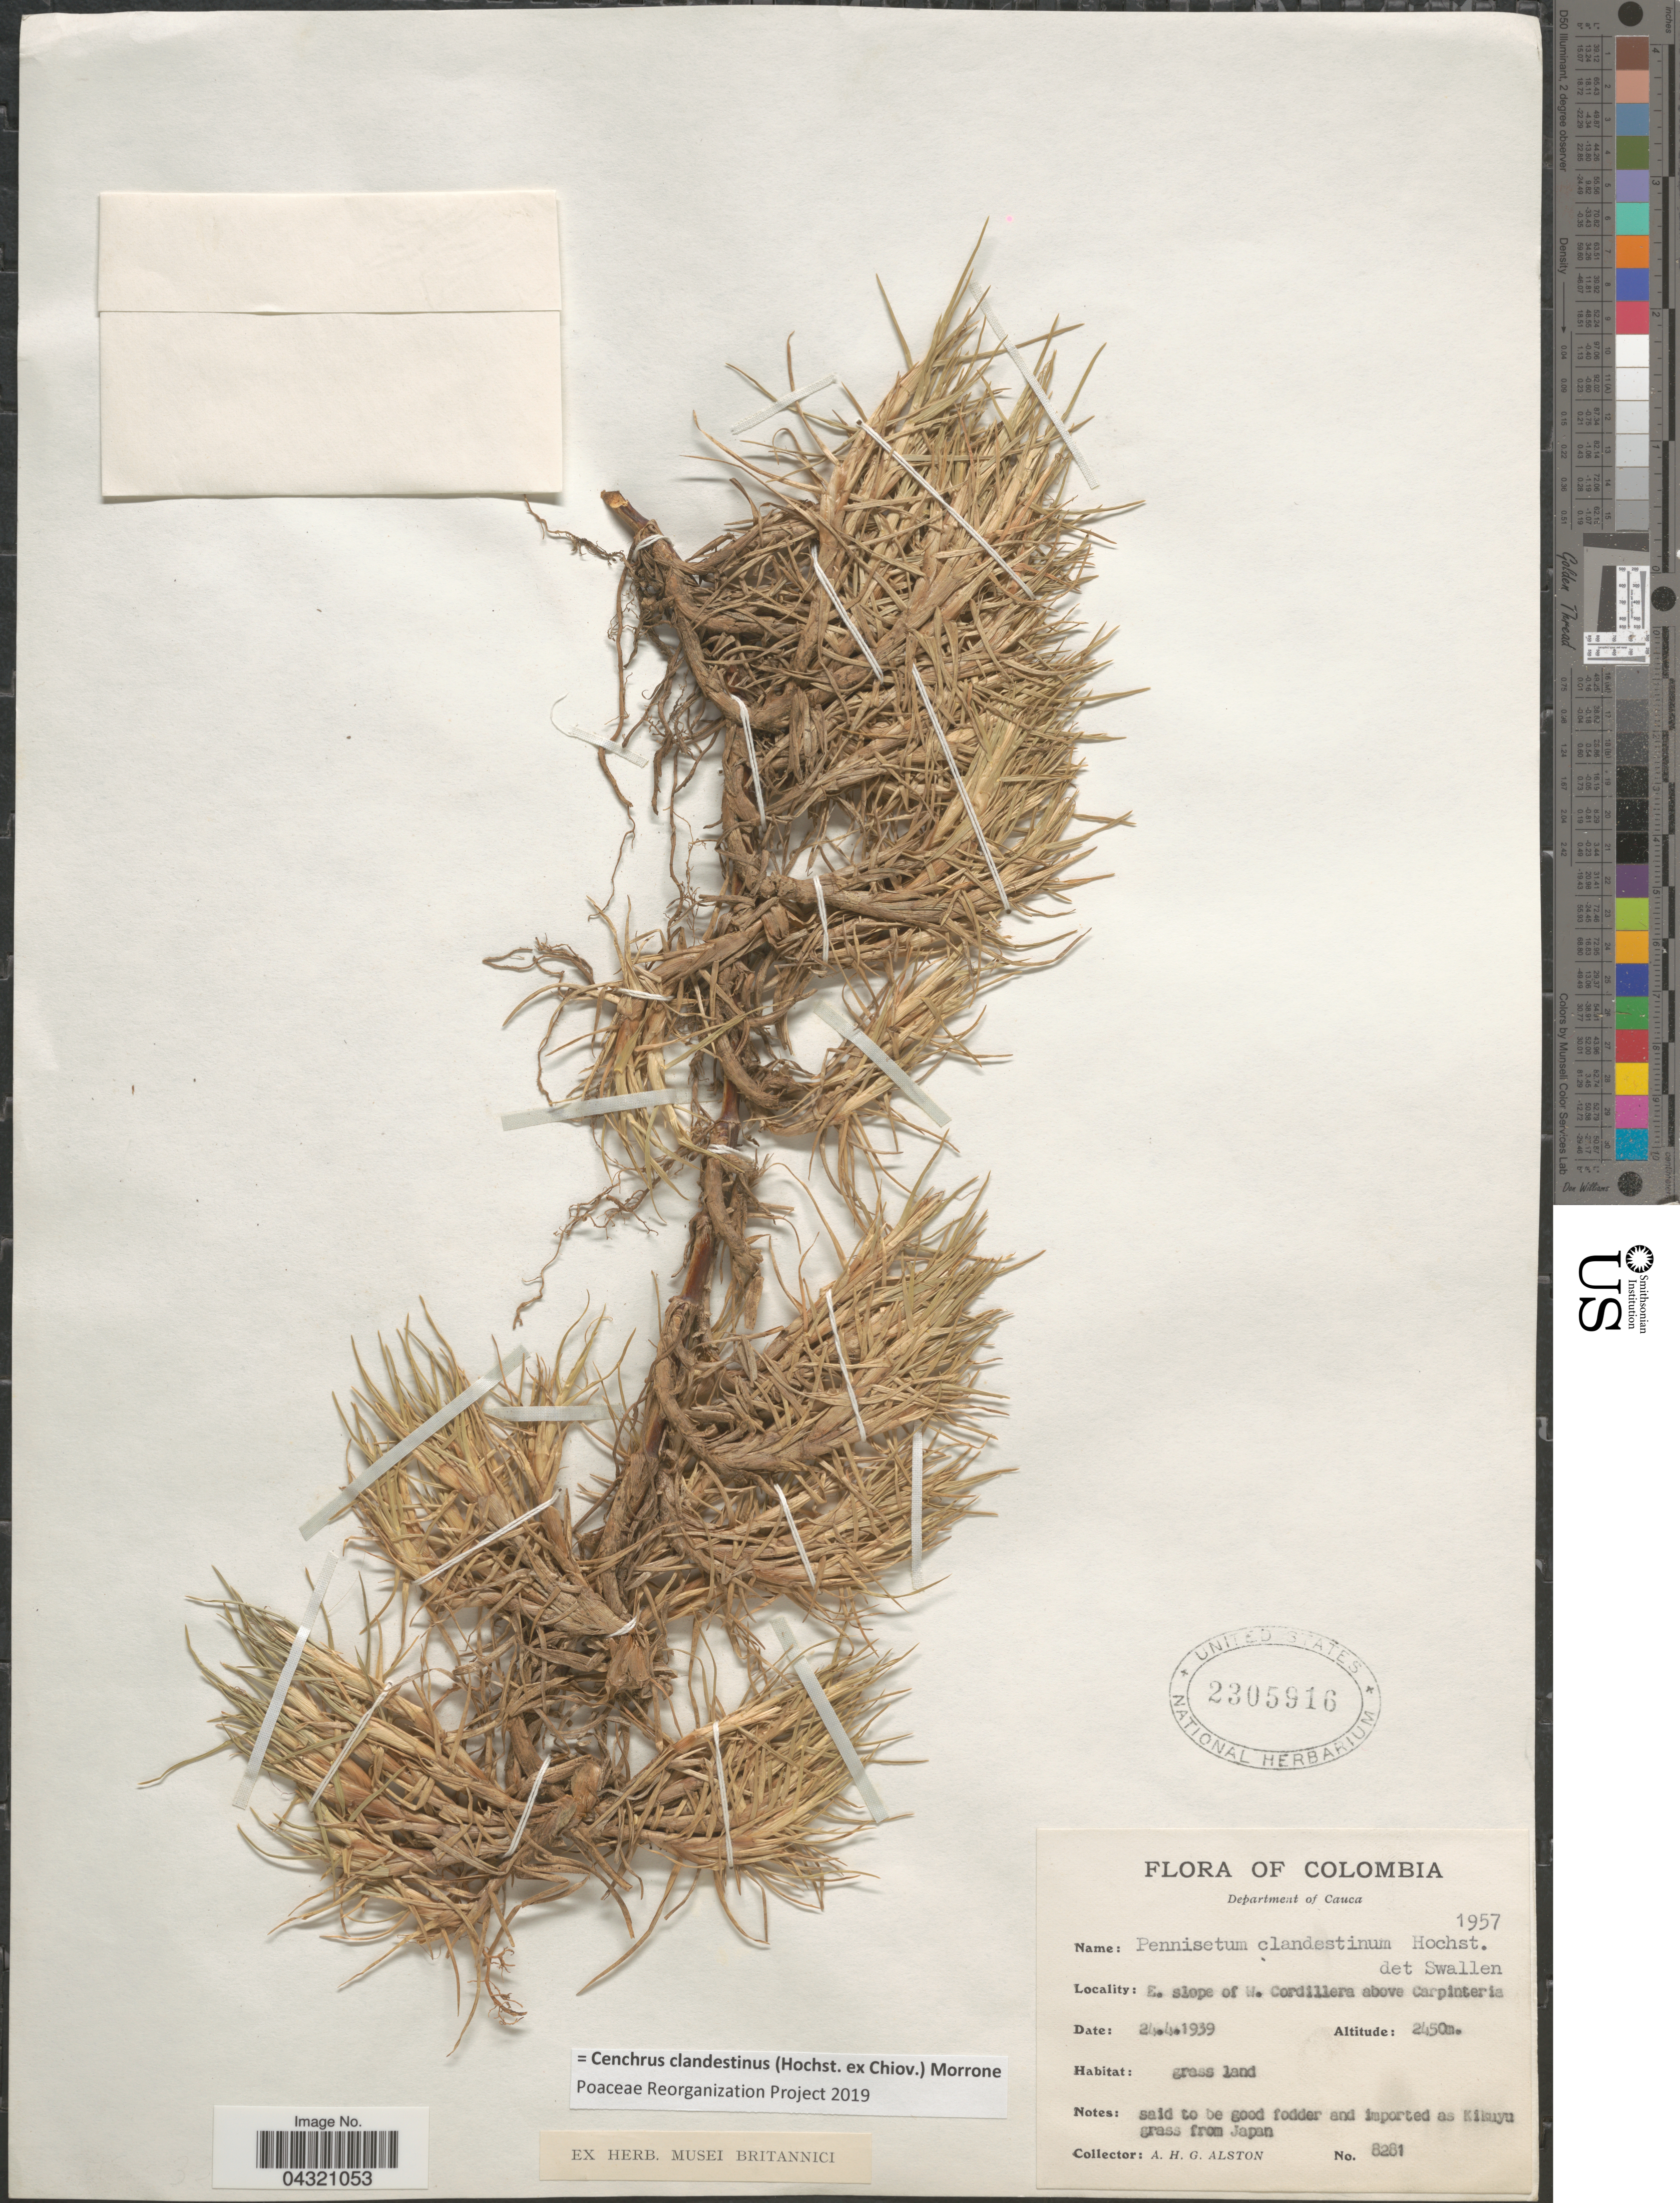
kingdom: Plantae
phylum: Tracheophyta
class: Liliopsida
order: Poales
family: Poaceae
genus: Cenchrus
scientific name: Cenchrus clandestinus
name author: (Hochst. & Chiov.) Morrone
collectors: A. H. Alston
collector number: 8281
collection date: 1939-04-24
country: Colombia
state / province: Cauca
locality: Department of Cauca. E. slope of W. Cordillera above Carpinteria.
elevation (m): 2450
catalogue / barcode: US 2305916